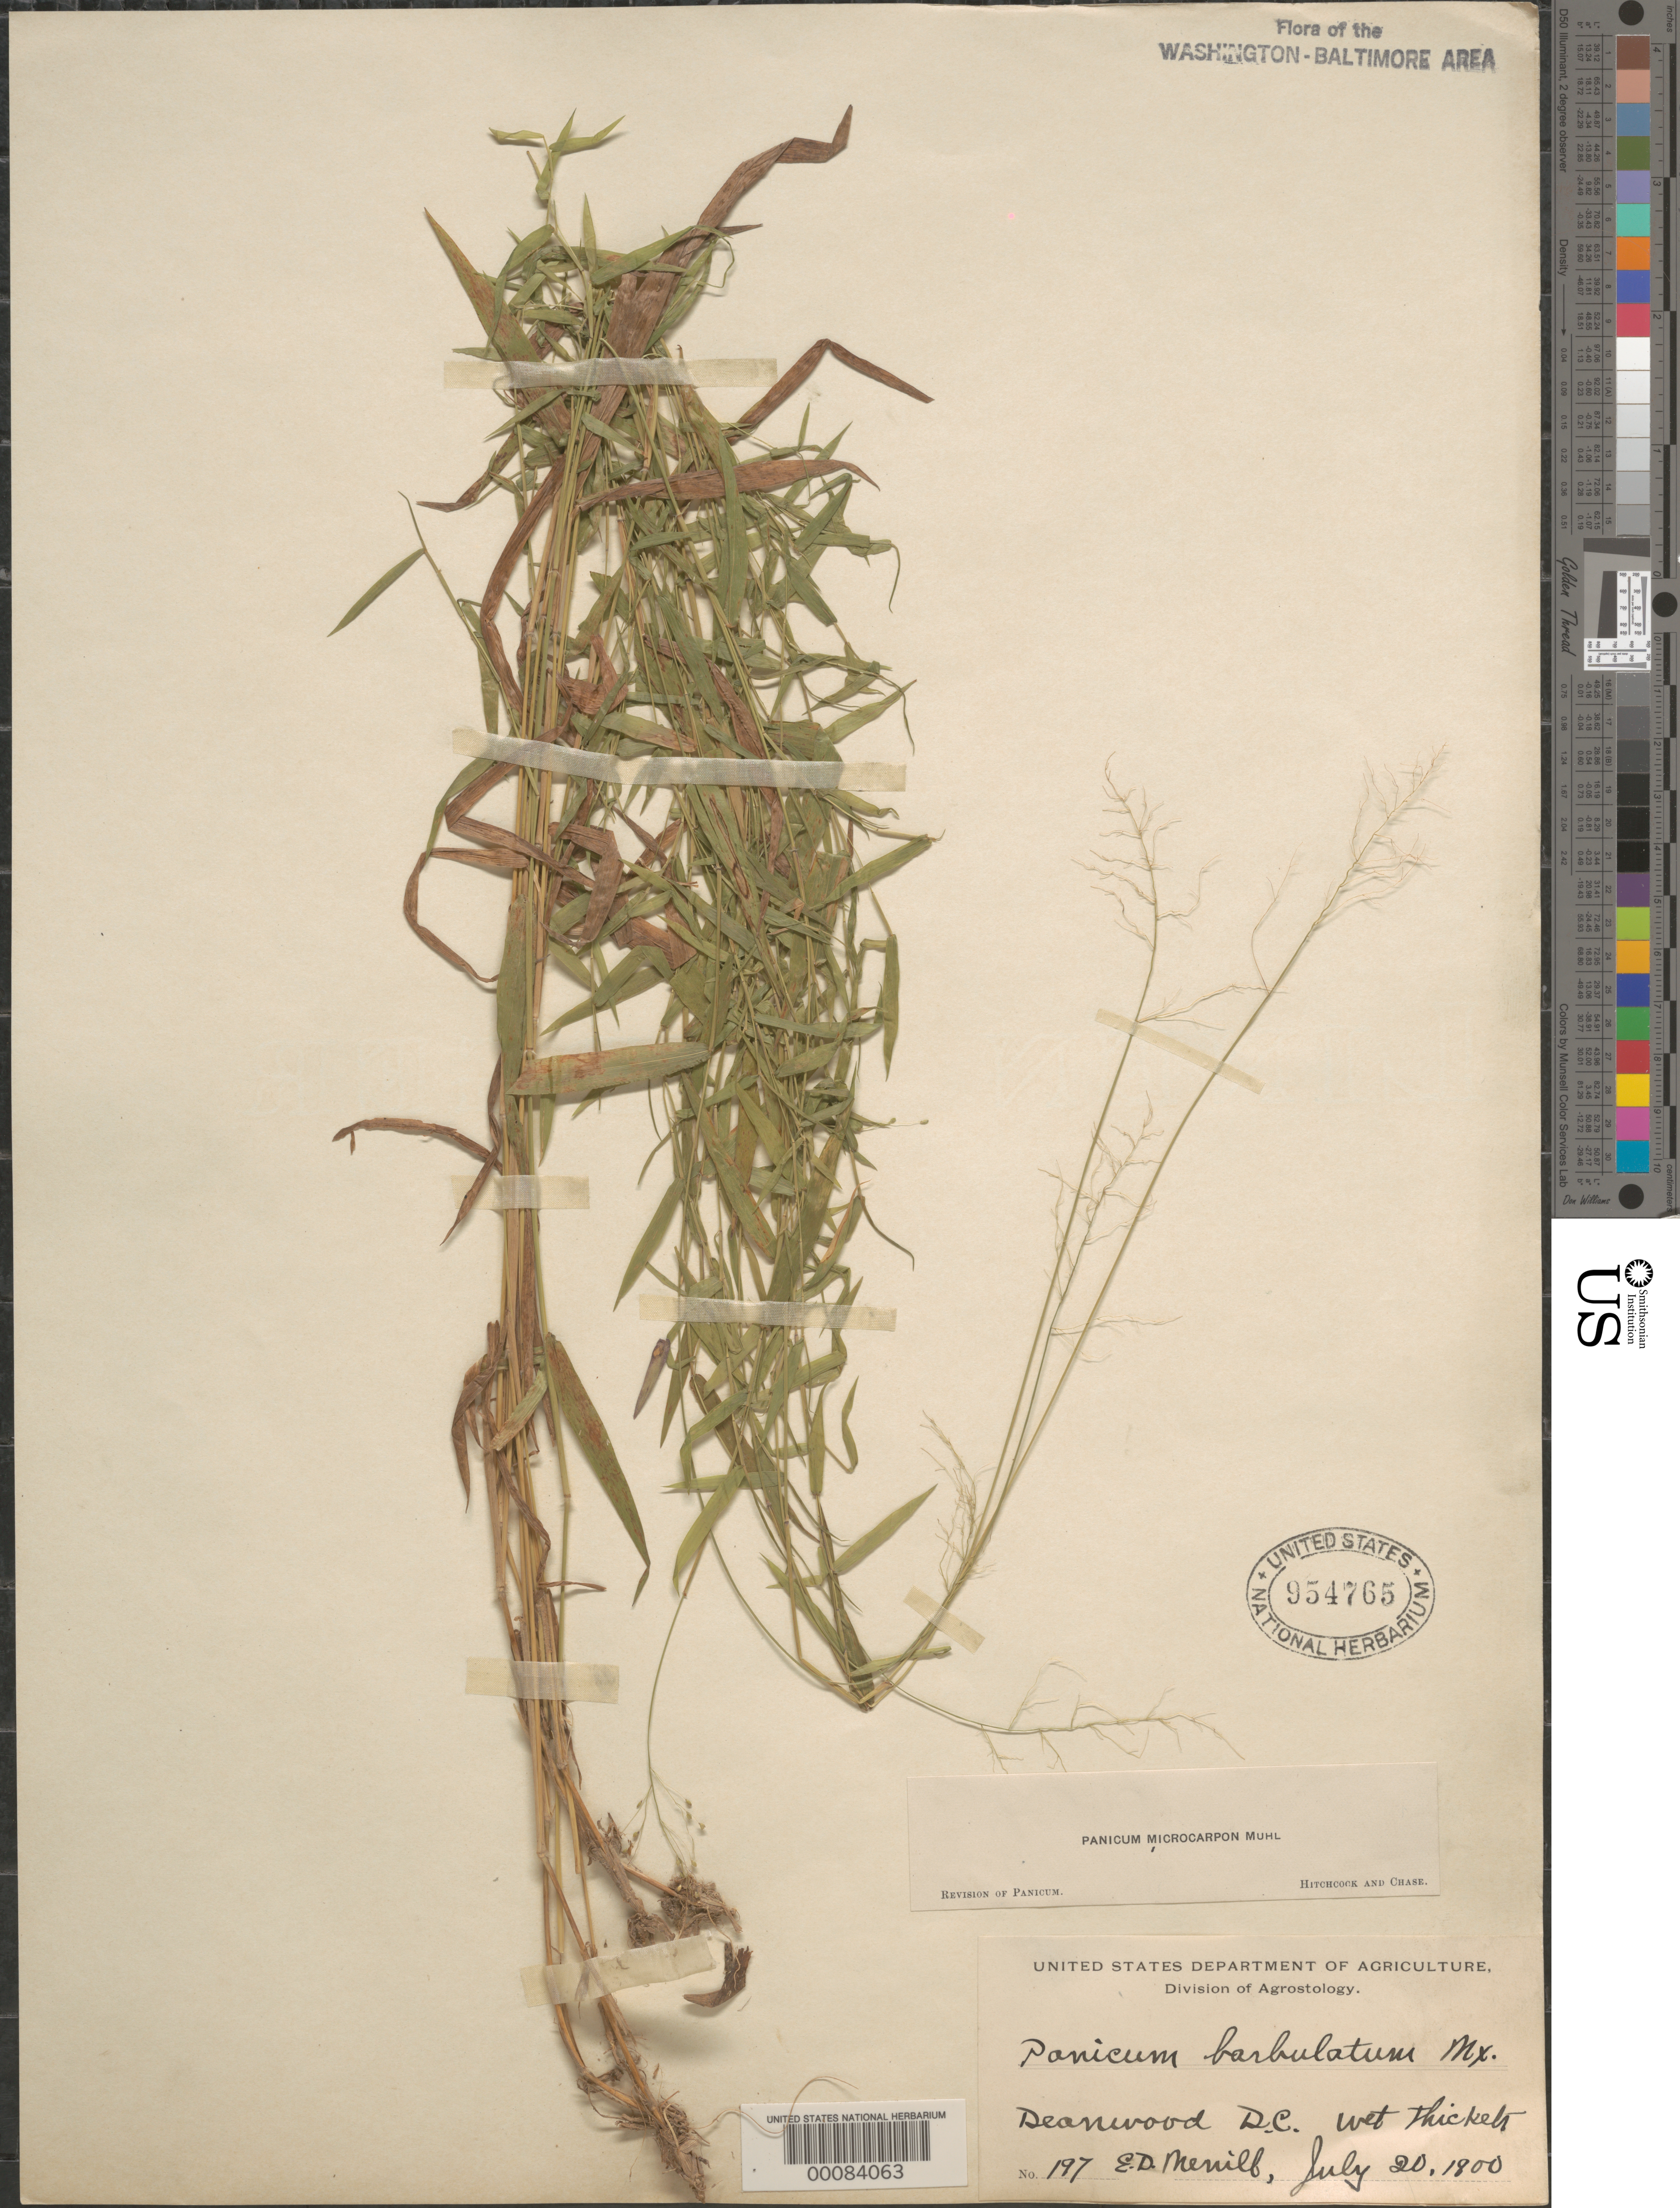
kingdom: Plantae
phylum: Tracheophyta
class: Liliopsida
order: Poales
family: Poaceae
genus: Dichanthelium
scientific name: Dichanthelium dichotomum var. dichotomum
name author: (L.) Gould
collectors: E. D. Merrill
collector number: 197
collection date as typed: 20 Jul 1900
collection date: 1900-07-20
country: United States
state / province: District of Columbia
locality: Deanwood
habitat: Wet thicket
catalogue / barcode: US 954765